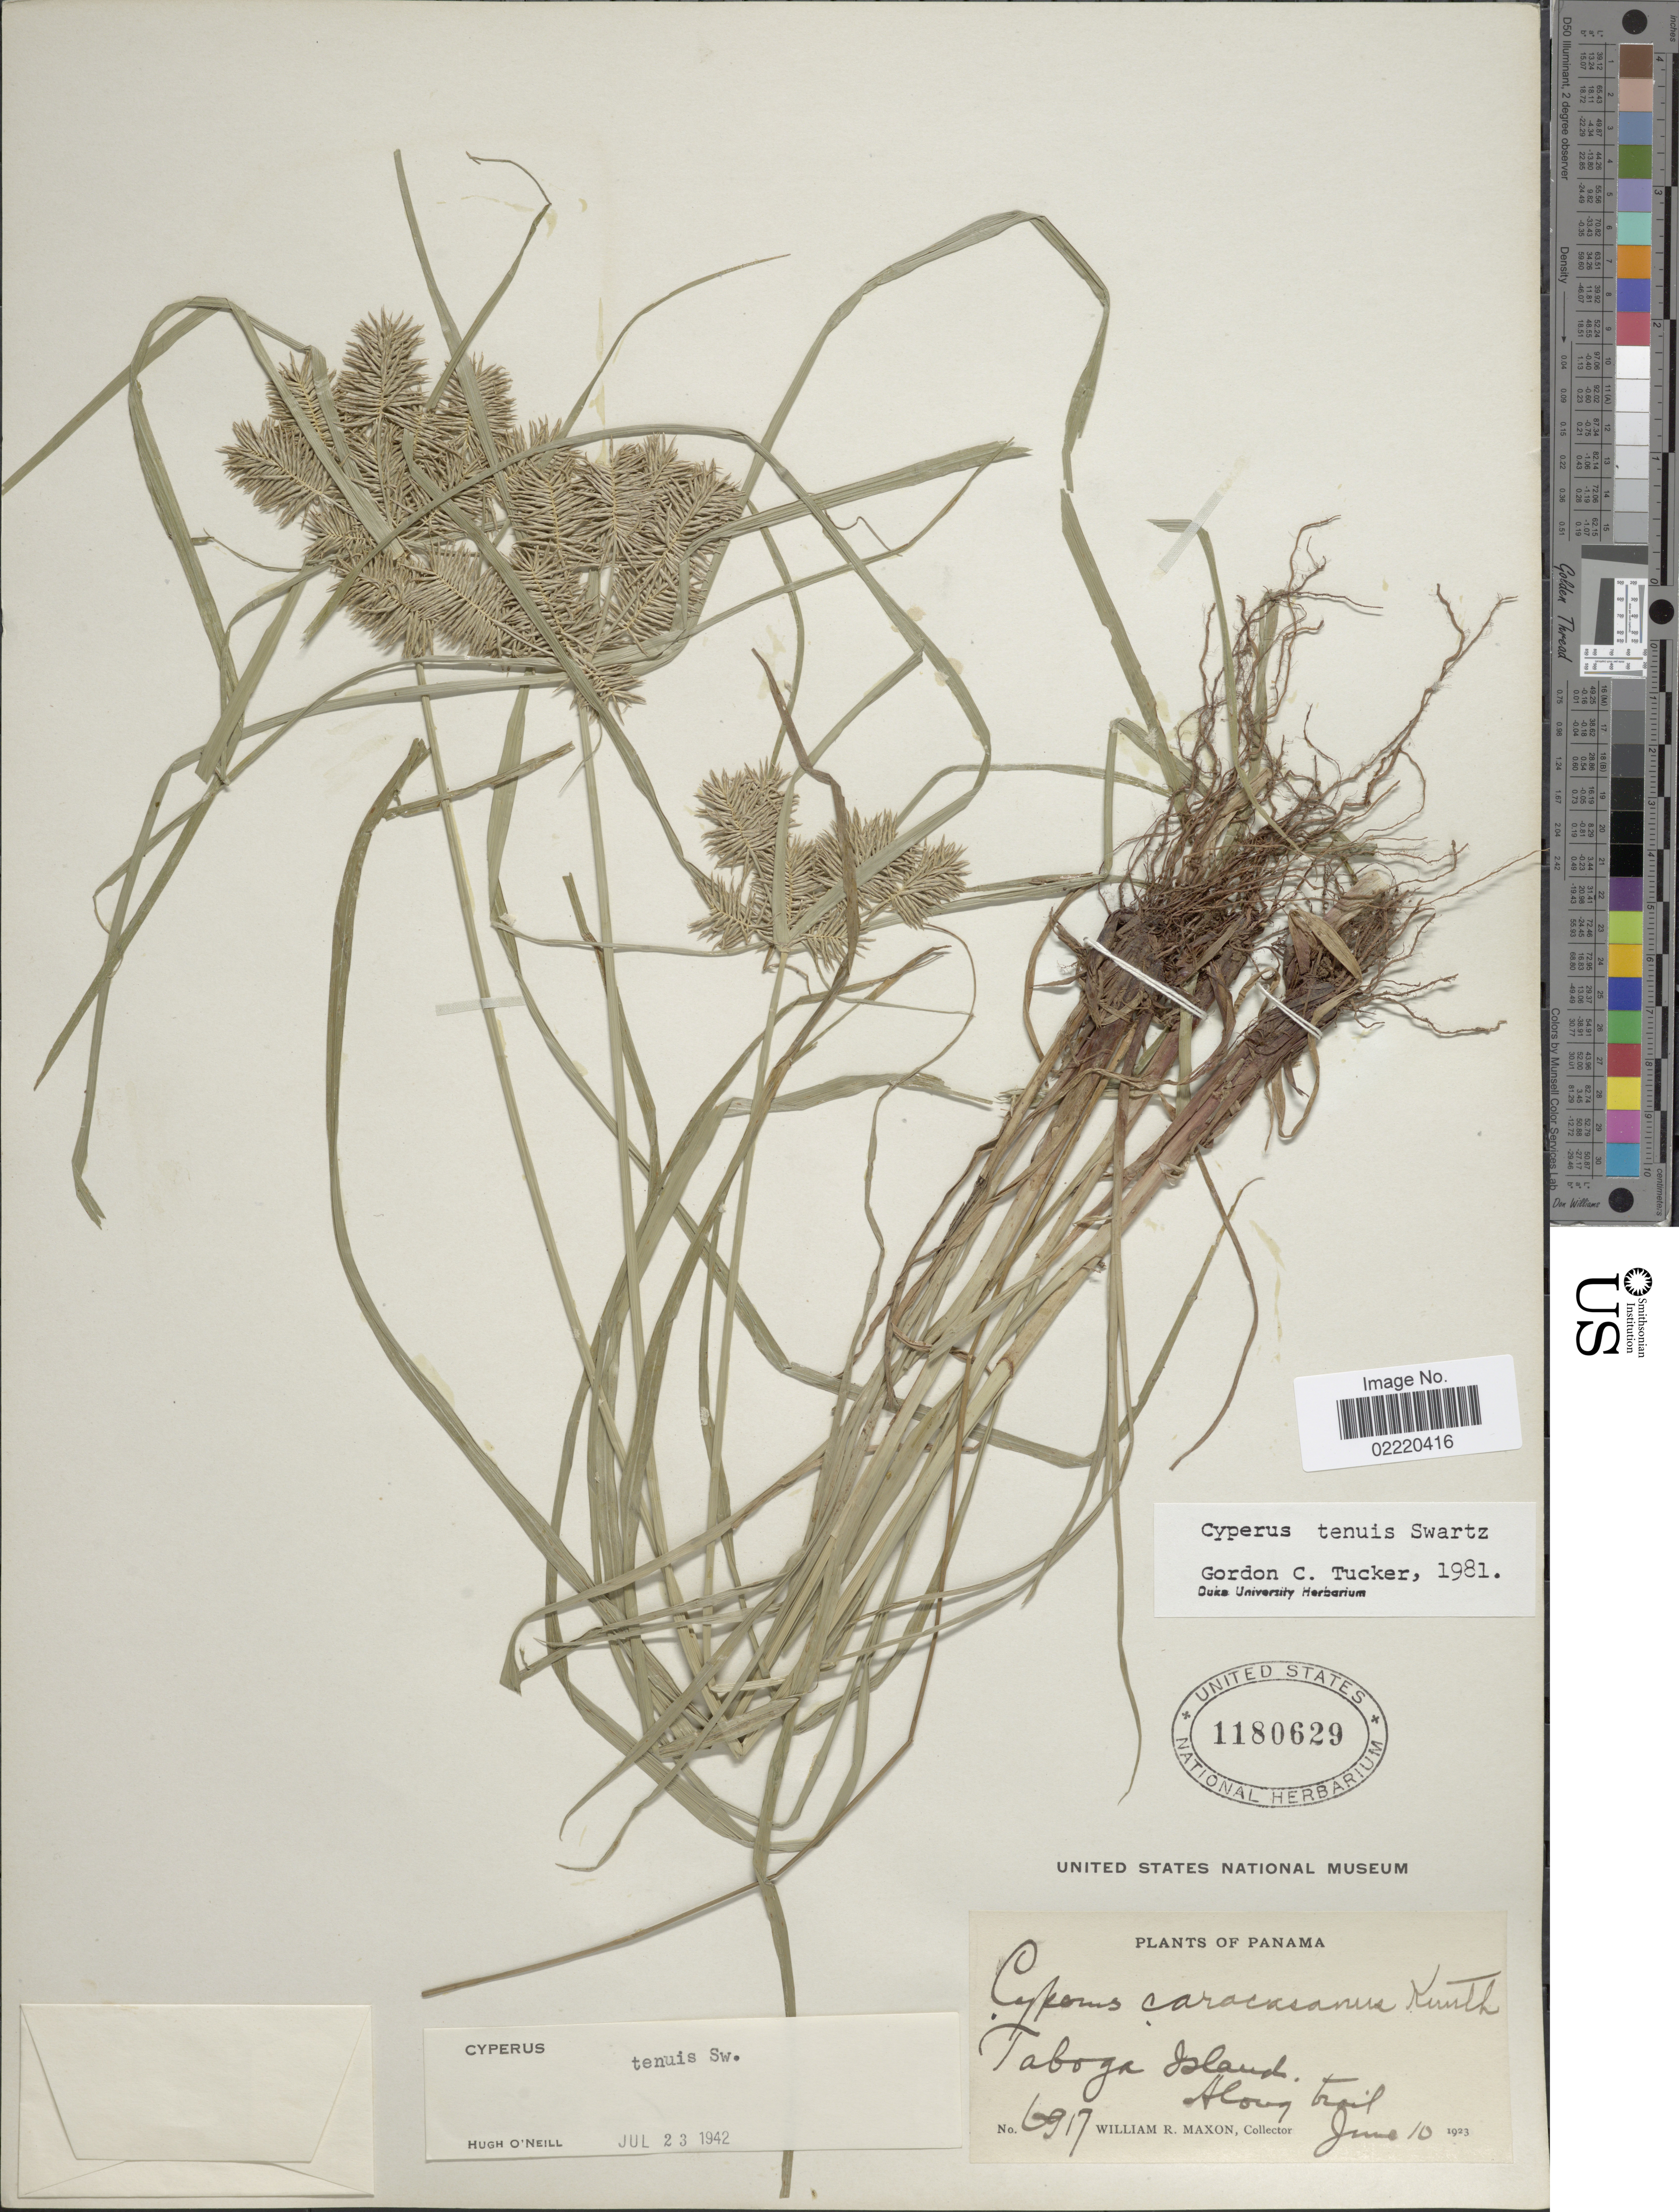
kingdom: Plantae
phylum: Tracheophyta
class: Liliopsida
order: Poales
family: Cyperaceae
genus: Cyperus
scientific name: Cyperus tenuis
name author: Sw.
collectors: W. R. Maxon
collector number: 6917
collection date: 1923-06-10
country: Panama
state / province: Panamá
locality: Taboga Island, Along trail.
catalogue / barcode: US 1180629